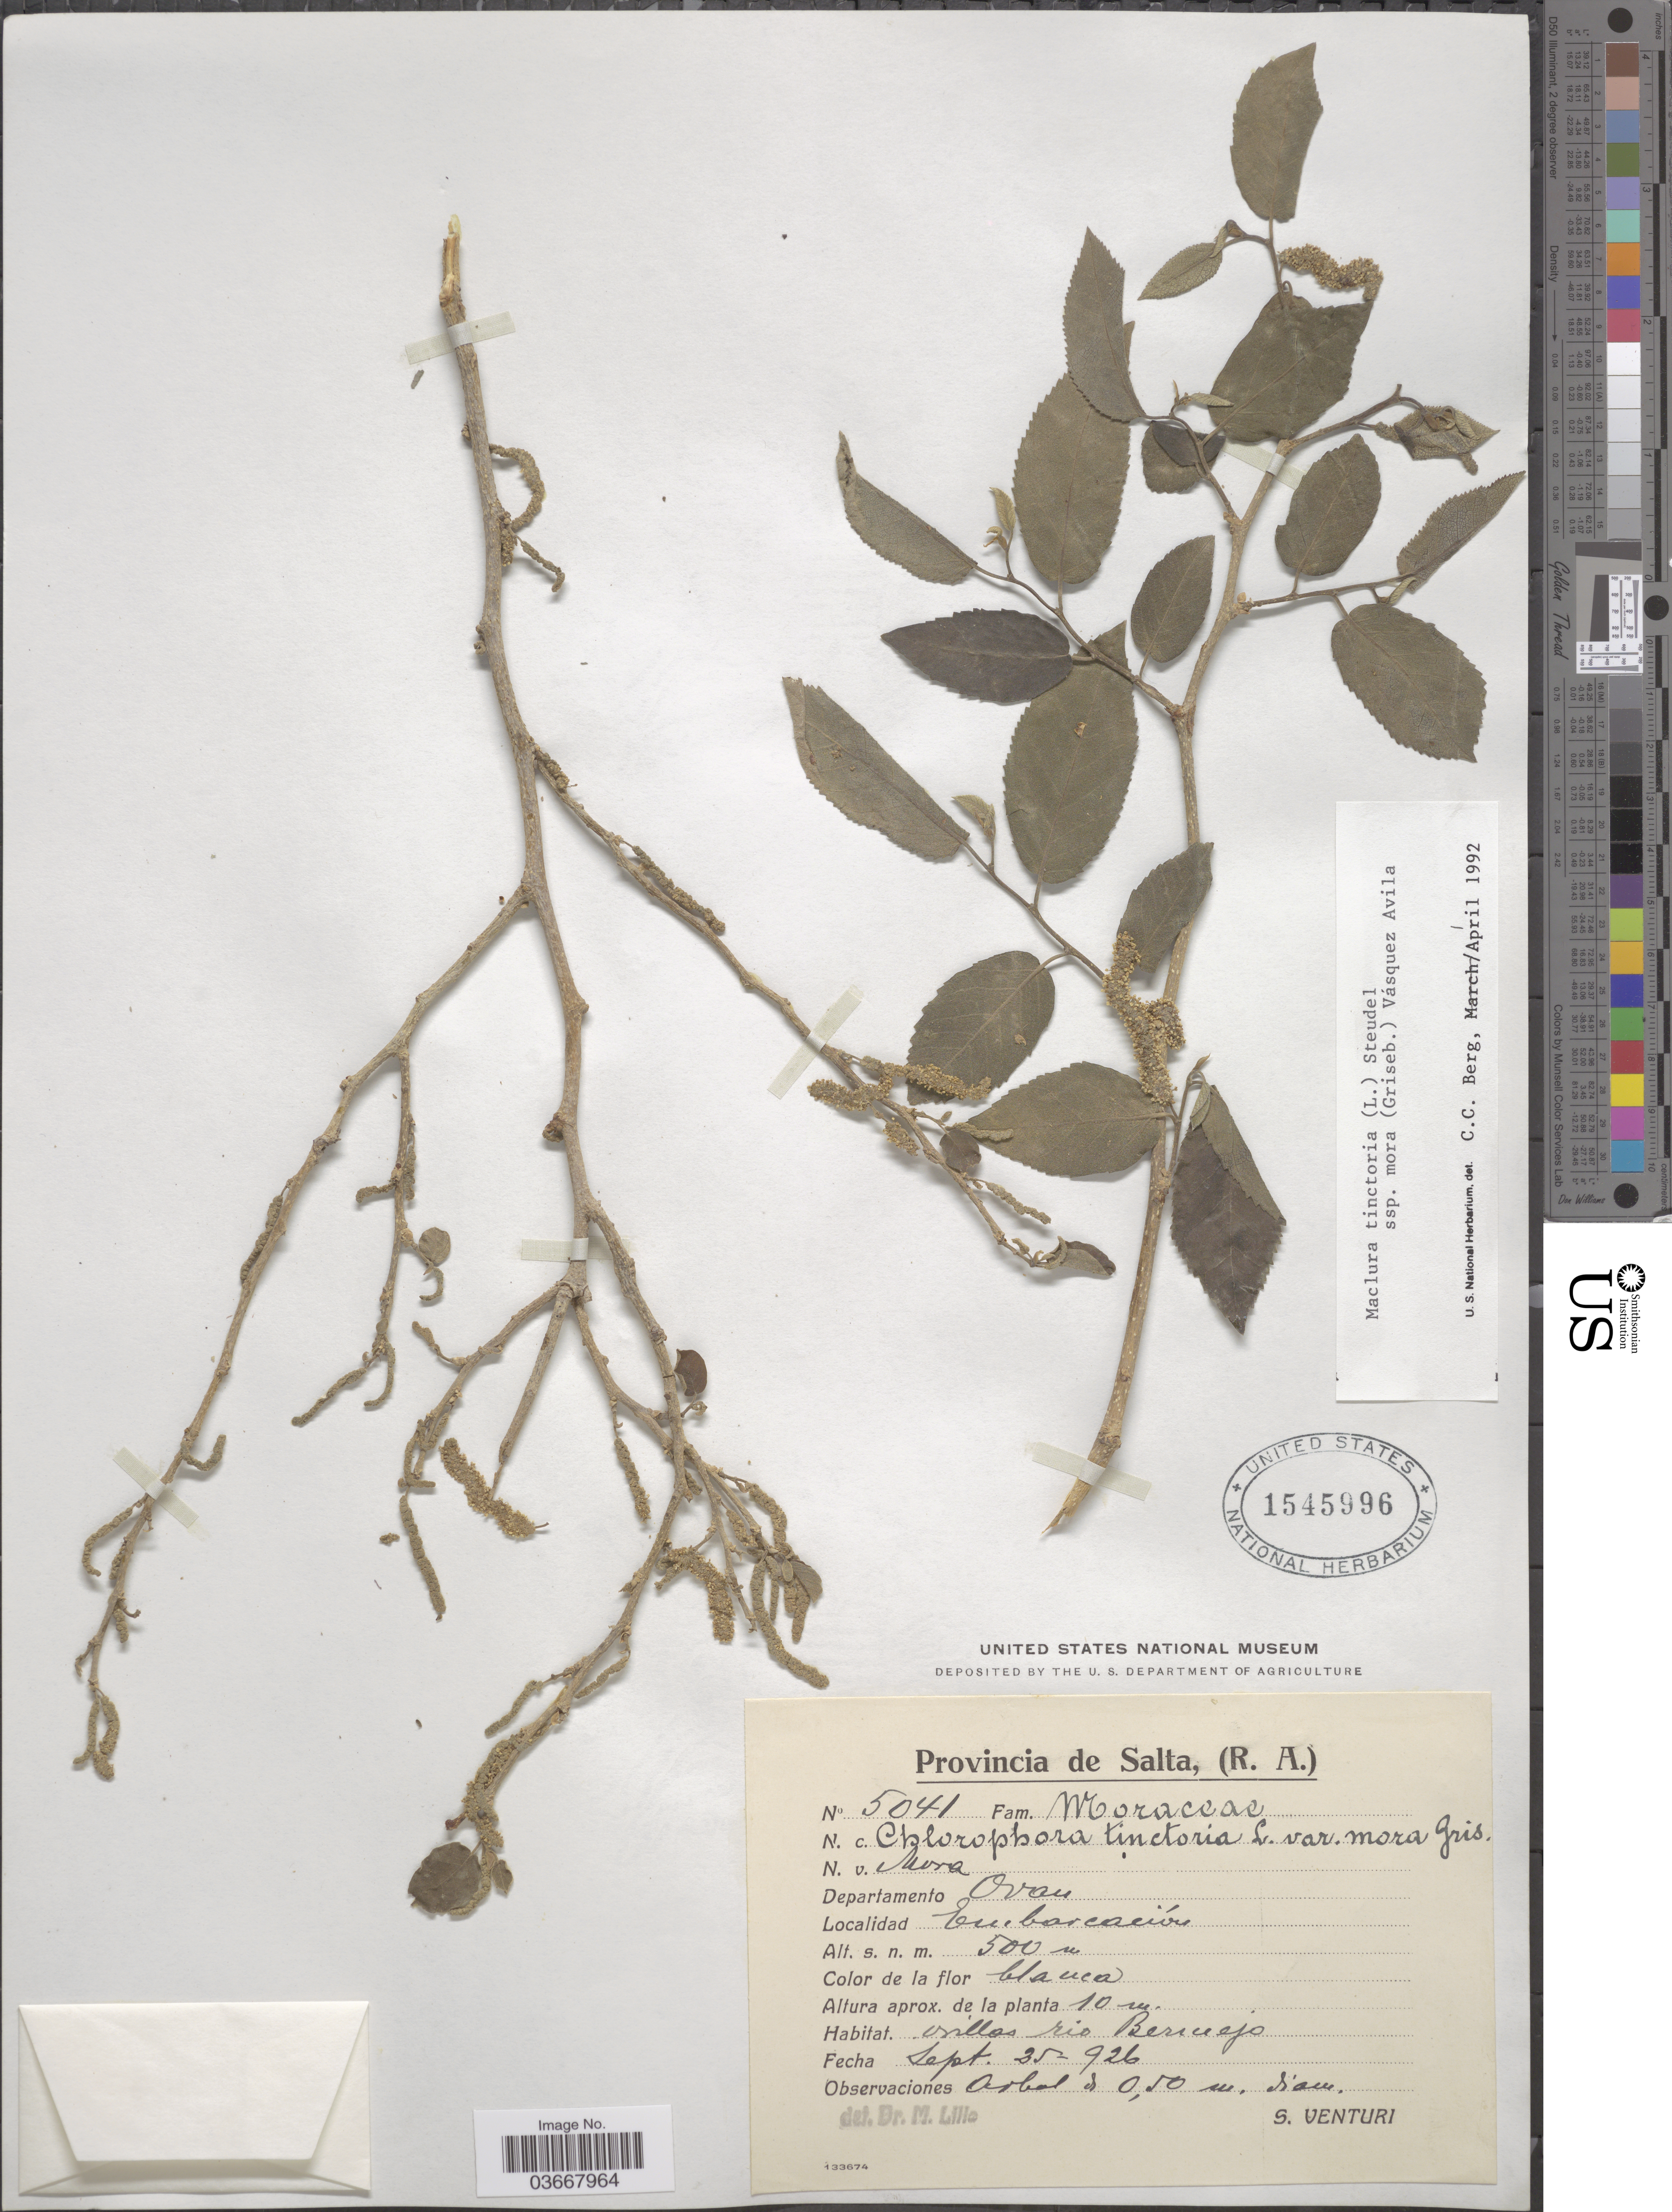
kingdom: Plantae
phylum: Tracheophyta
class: Magnoliopsida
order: Rosales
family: Moraceae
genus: Maclura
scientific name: Maclura tinctoria subsp. mora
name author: (Griseb.) Vázq. Avila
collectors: S. Venturi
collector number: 5041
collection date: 1926-09-25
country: Argentina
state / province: Salta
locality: Departamento Oran. Embarcacíon.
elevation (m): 500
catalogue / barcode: US 1545996